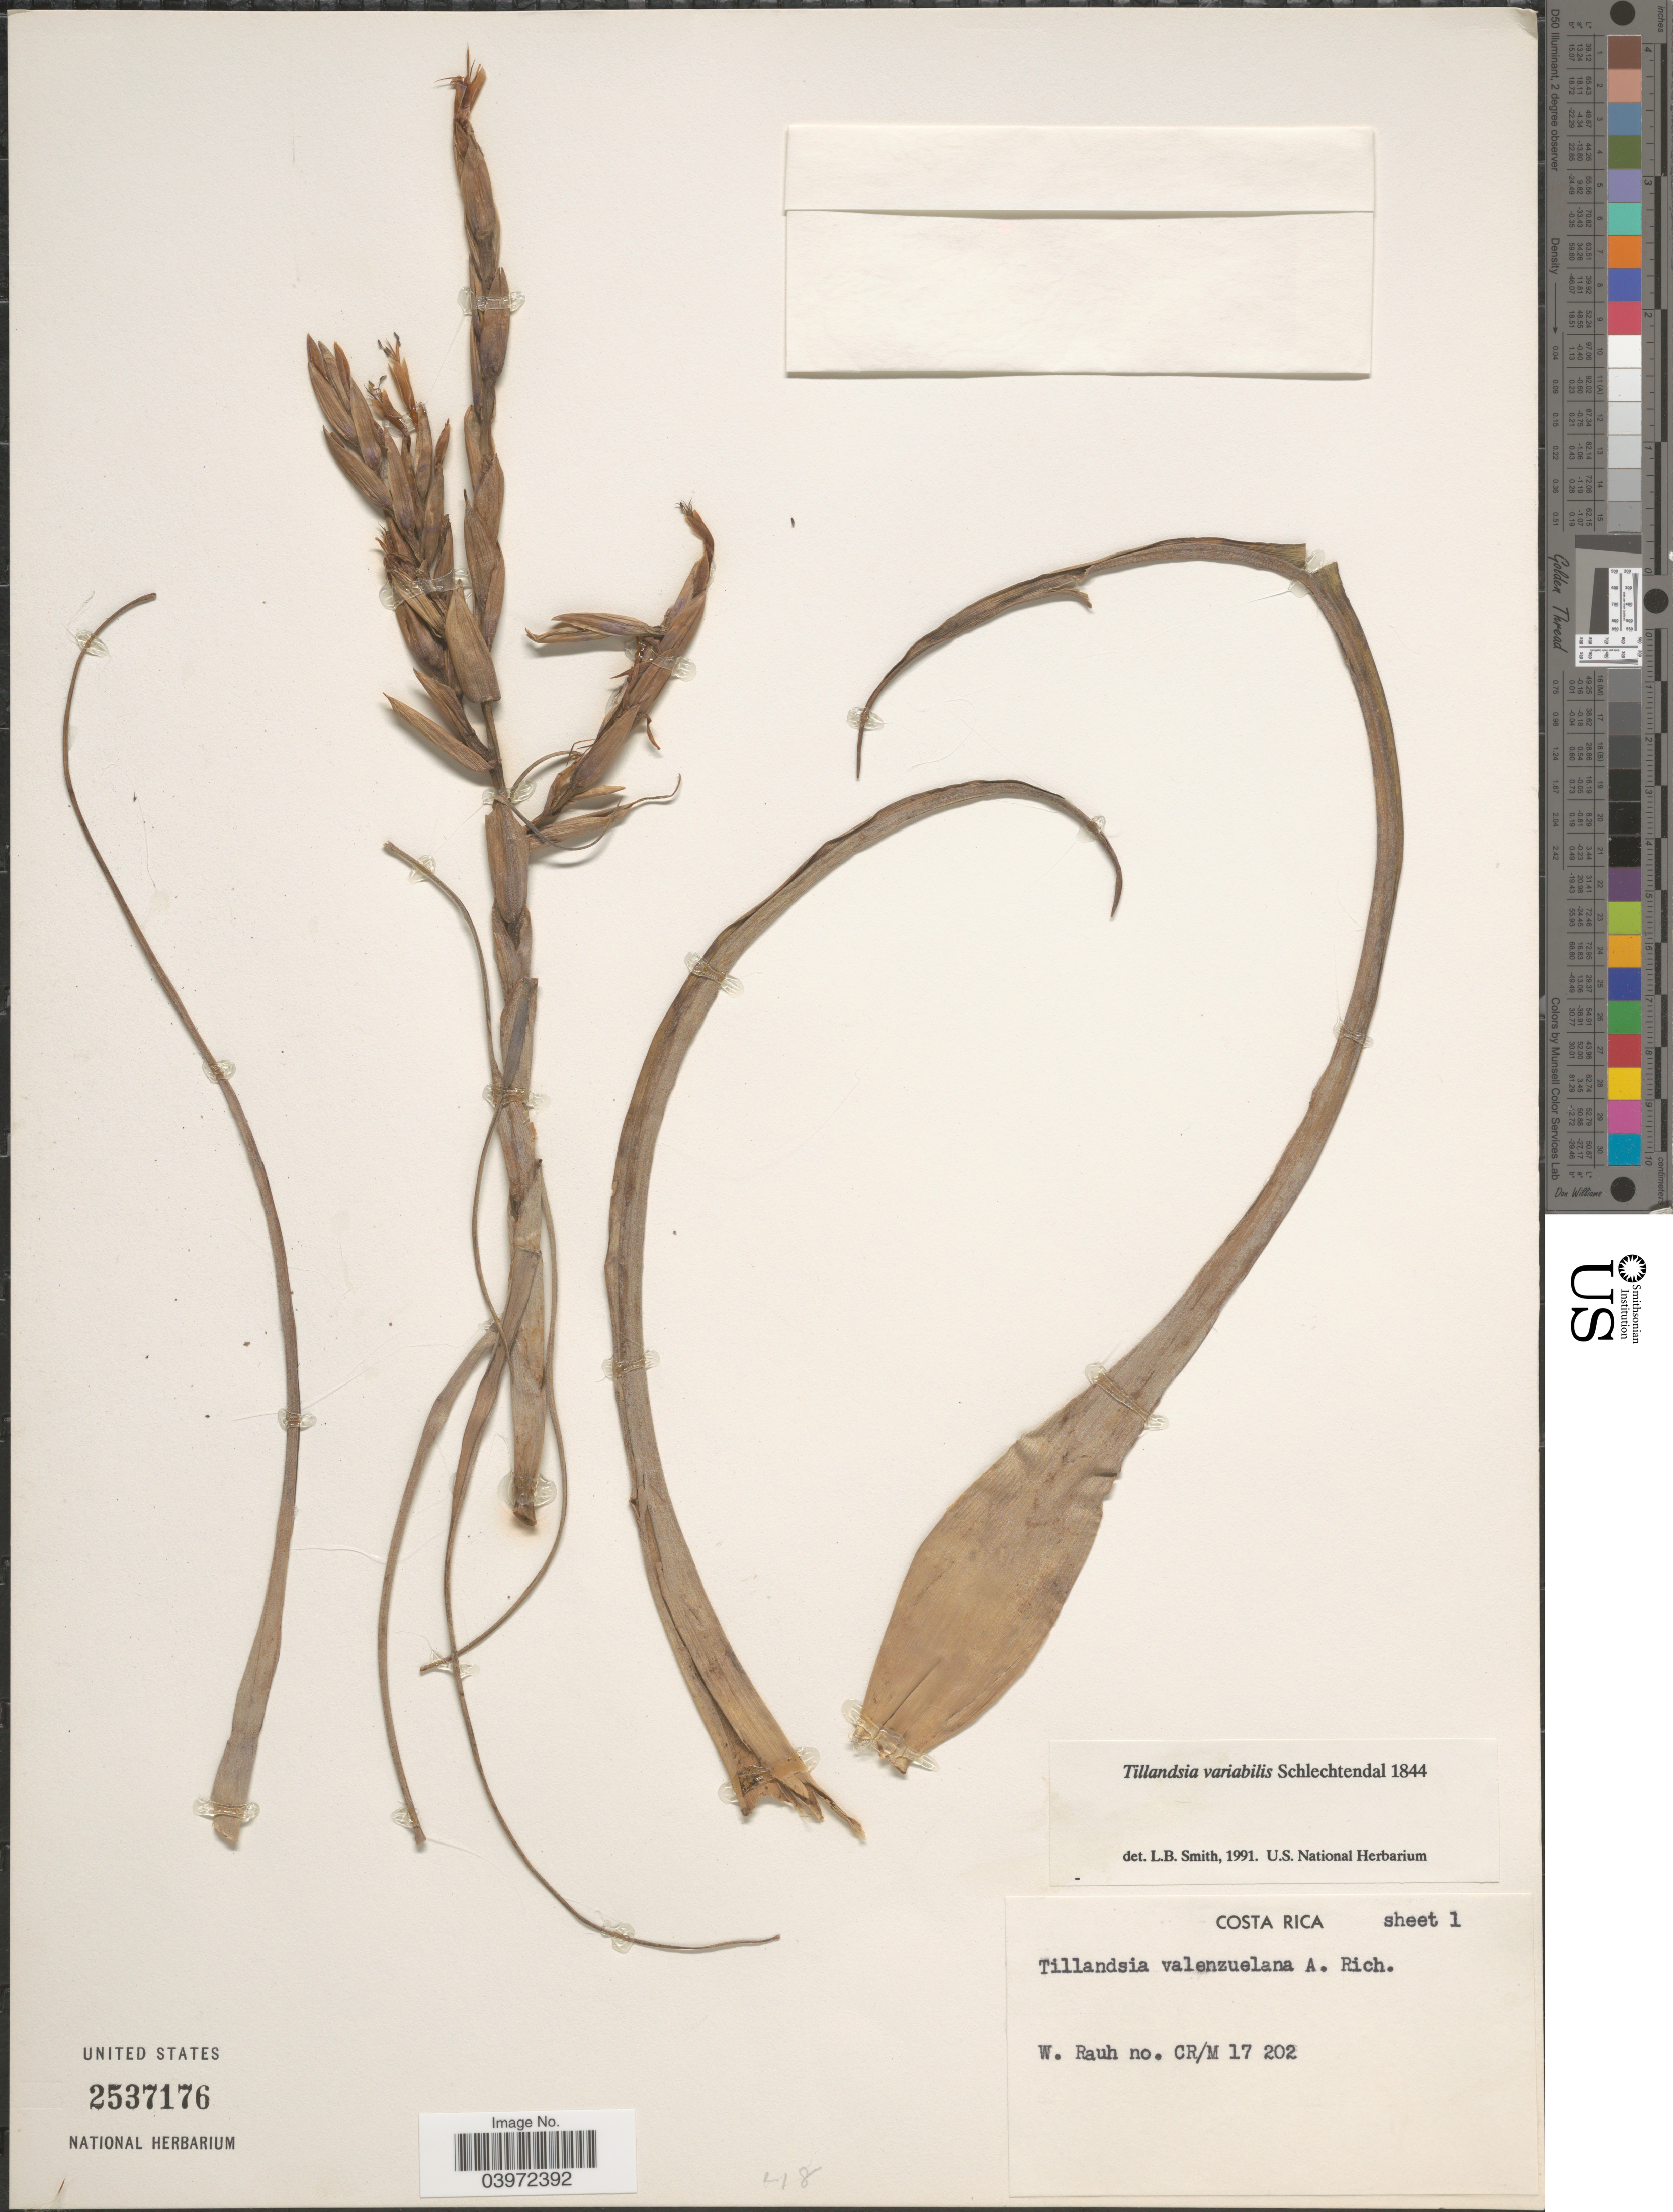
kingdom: Plantae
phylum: Tracheophyta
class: Liliopsida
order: Poales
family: Bromeliaceae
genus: Tillandsia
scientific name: Tillandsia variabilis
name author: Schltdl.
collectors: W. Rauh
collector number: CR/M17202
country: Costa Rica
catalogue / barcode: US 2537176